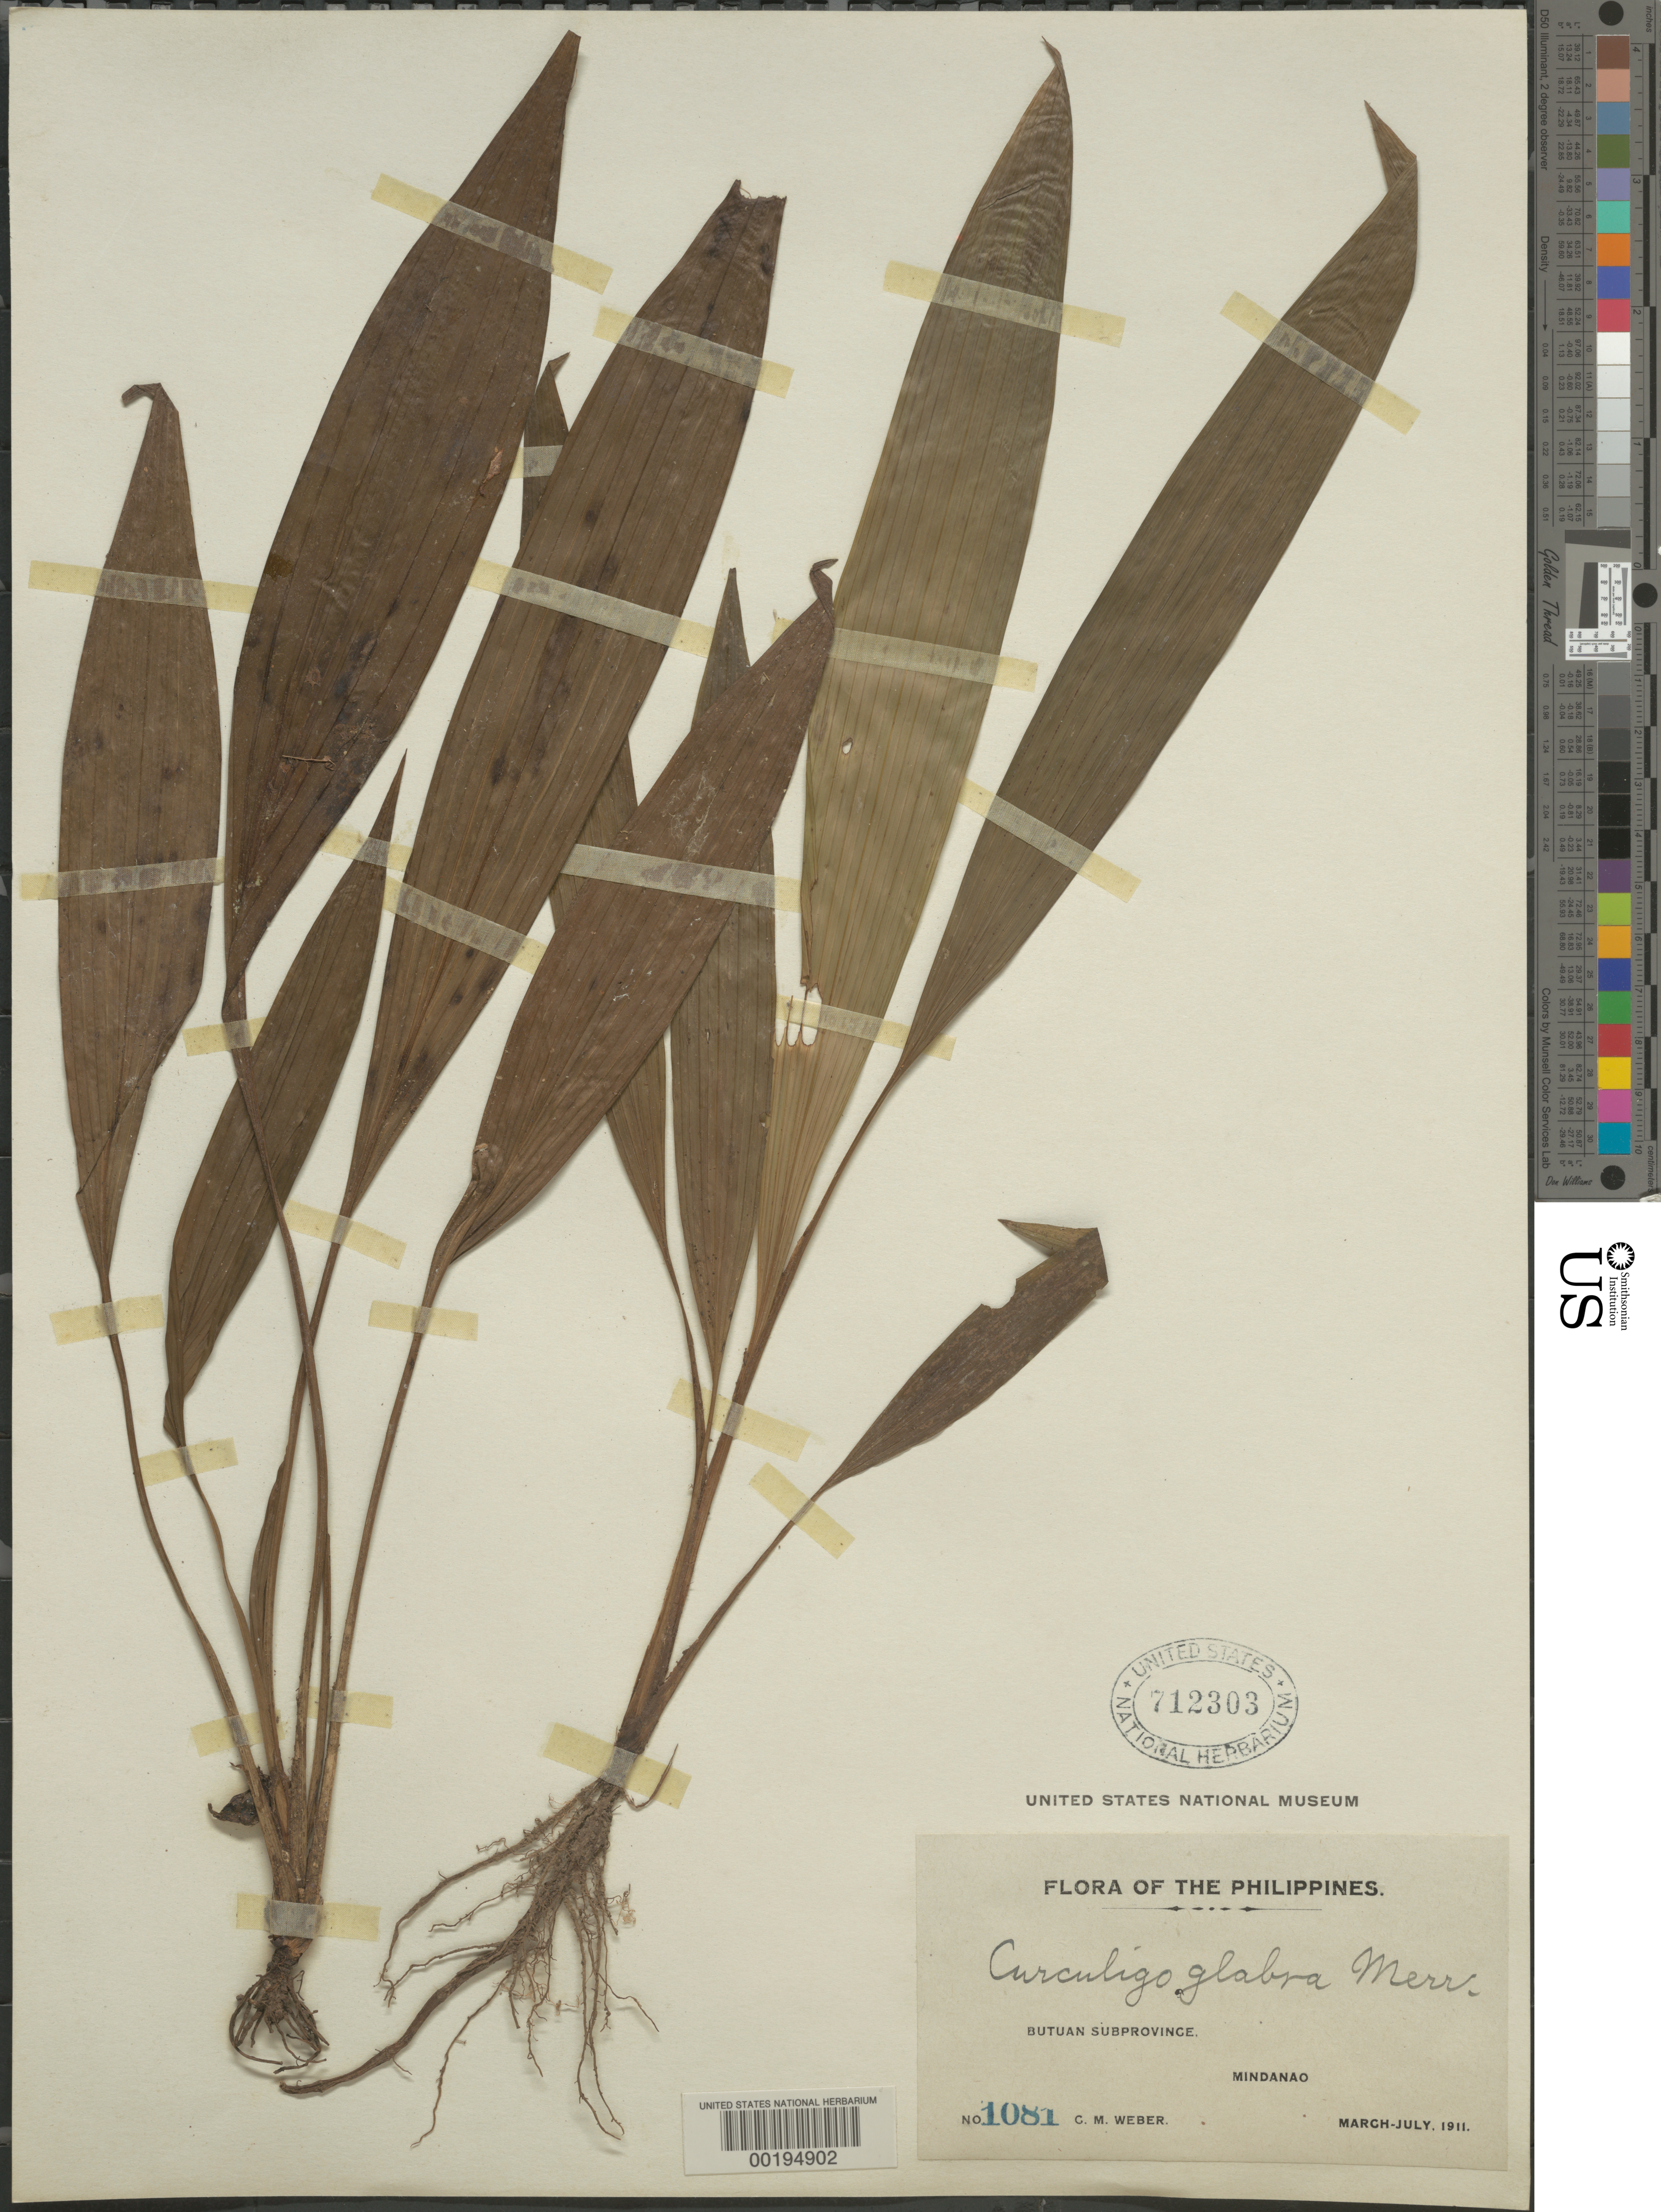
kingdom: Plantae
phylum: Tracheophyta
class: Liliopsida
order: Asparagales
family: Hypoxidaceae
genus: Curculigo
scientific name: Curculigo glabra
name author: Merr.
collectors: C. M. Weber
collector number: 1081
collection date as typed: Mar 1911 to -- Jul 1911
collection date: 1911-03/1911-07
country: Philippines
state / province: Caraga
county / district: Agusan del Norte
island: Mindanao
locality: Butuan subprovince [= Butuan City (province)]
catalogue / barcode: US 712303